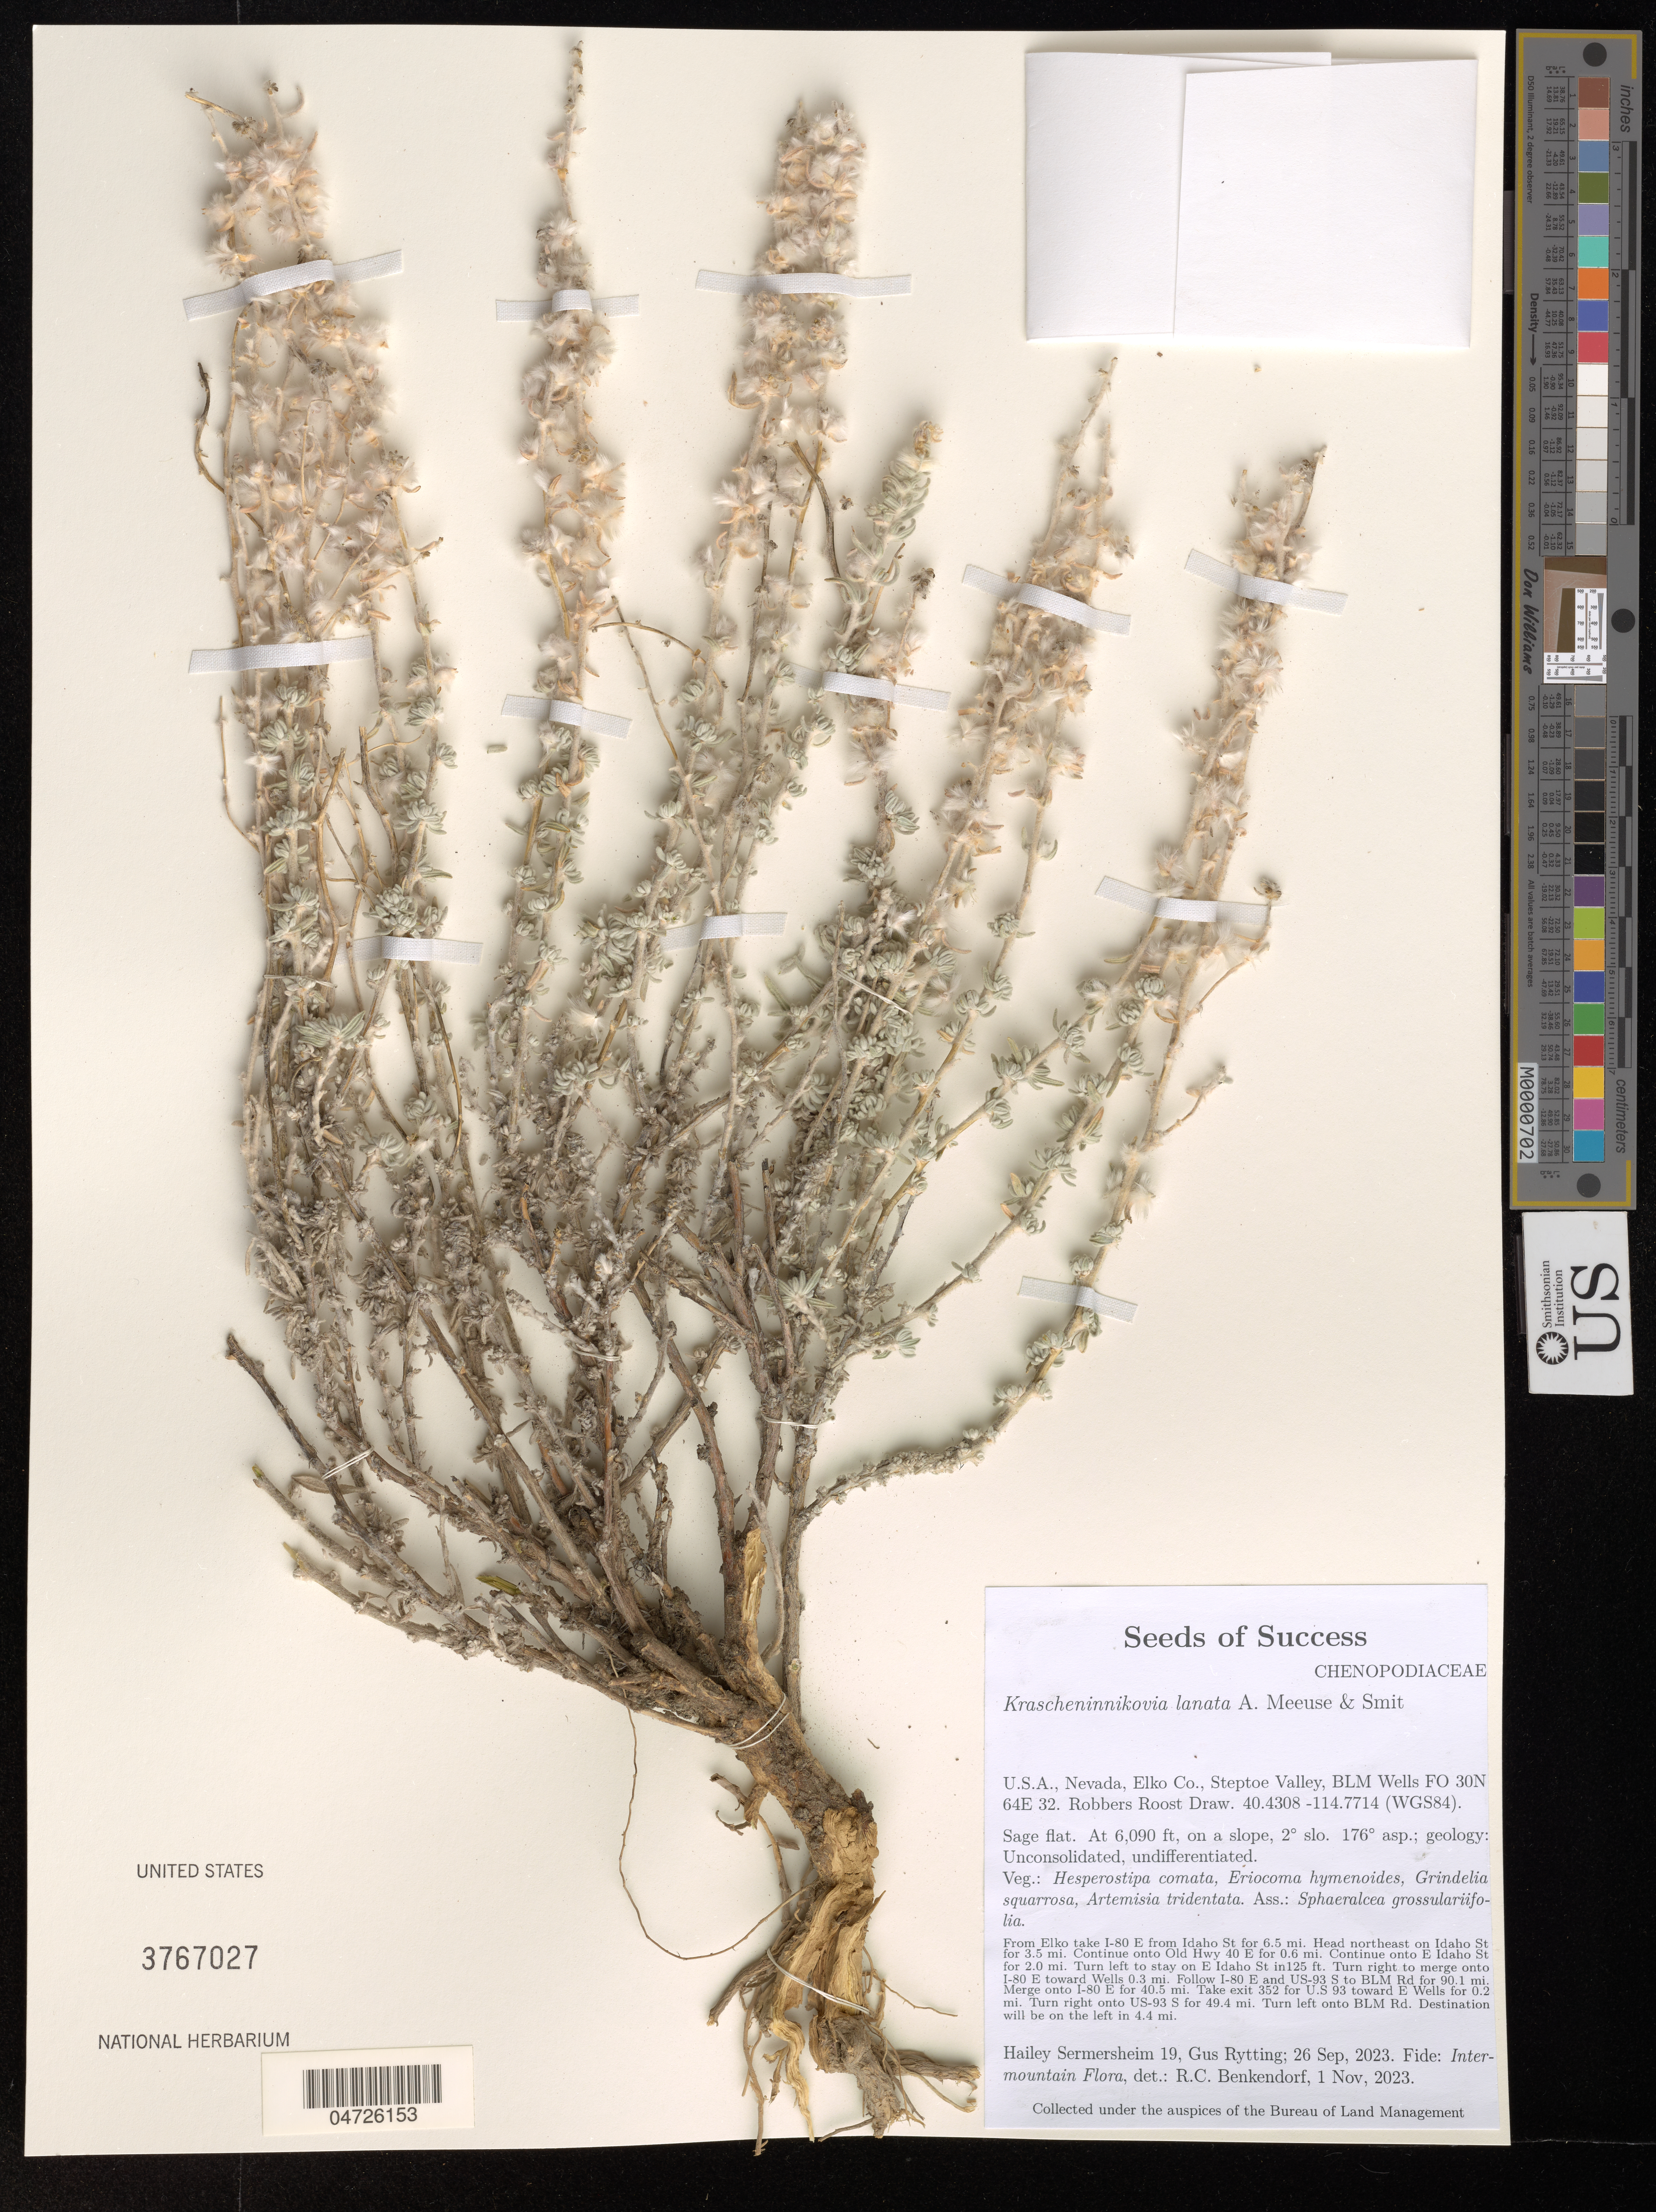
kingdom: Plantae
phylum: Tracheophyta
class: Magnoliopsida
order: Caryophyllales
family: Amaranthaceae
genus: Krascheninnikovia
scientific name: Krascheninnikovia lanata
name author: (Pursh) A. Meeuse & A.Smit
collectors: H. Sermersheim & G. Rytting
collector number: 19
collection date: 2023-09-26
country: United States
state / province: Nevada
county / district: Elko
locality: Elko Co., Steptoe Valley, BLM Wells FO 30N 64E 32. Robbers Roost Draw. (WGS84). From Elko take I-80 E from Idaho St for 6.5 mi. Head northeast on Idaho St for 3.5 mi. Continue onto Old Hwy 40 E for 0.6 mi. Continue onto E Idaho St for 2.0 mi. Turn left to stay on E Idaho St in 125 ft. Turn right to merge onto I-80 E toward Wells 0.3 mi. Follow I-80 E and US-93 S to BLM Rd for 90.1 mi. Merge onto I-80 E for 40.5 mi. Take exit 352 for U.S 93 toward E wells for 0.2 mi. Turn right onto US-93 S for 49.4 mi. Turn left onto BLM Rd. Destination will be on the left in 4.4 mi.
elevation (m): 1856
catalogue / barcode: US 3767027